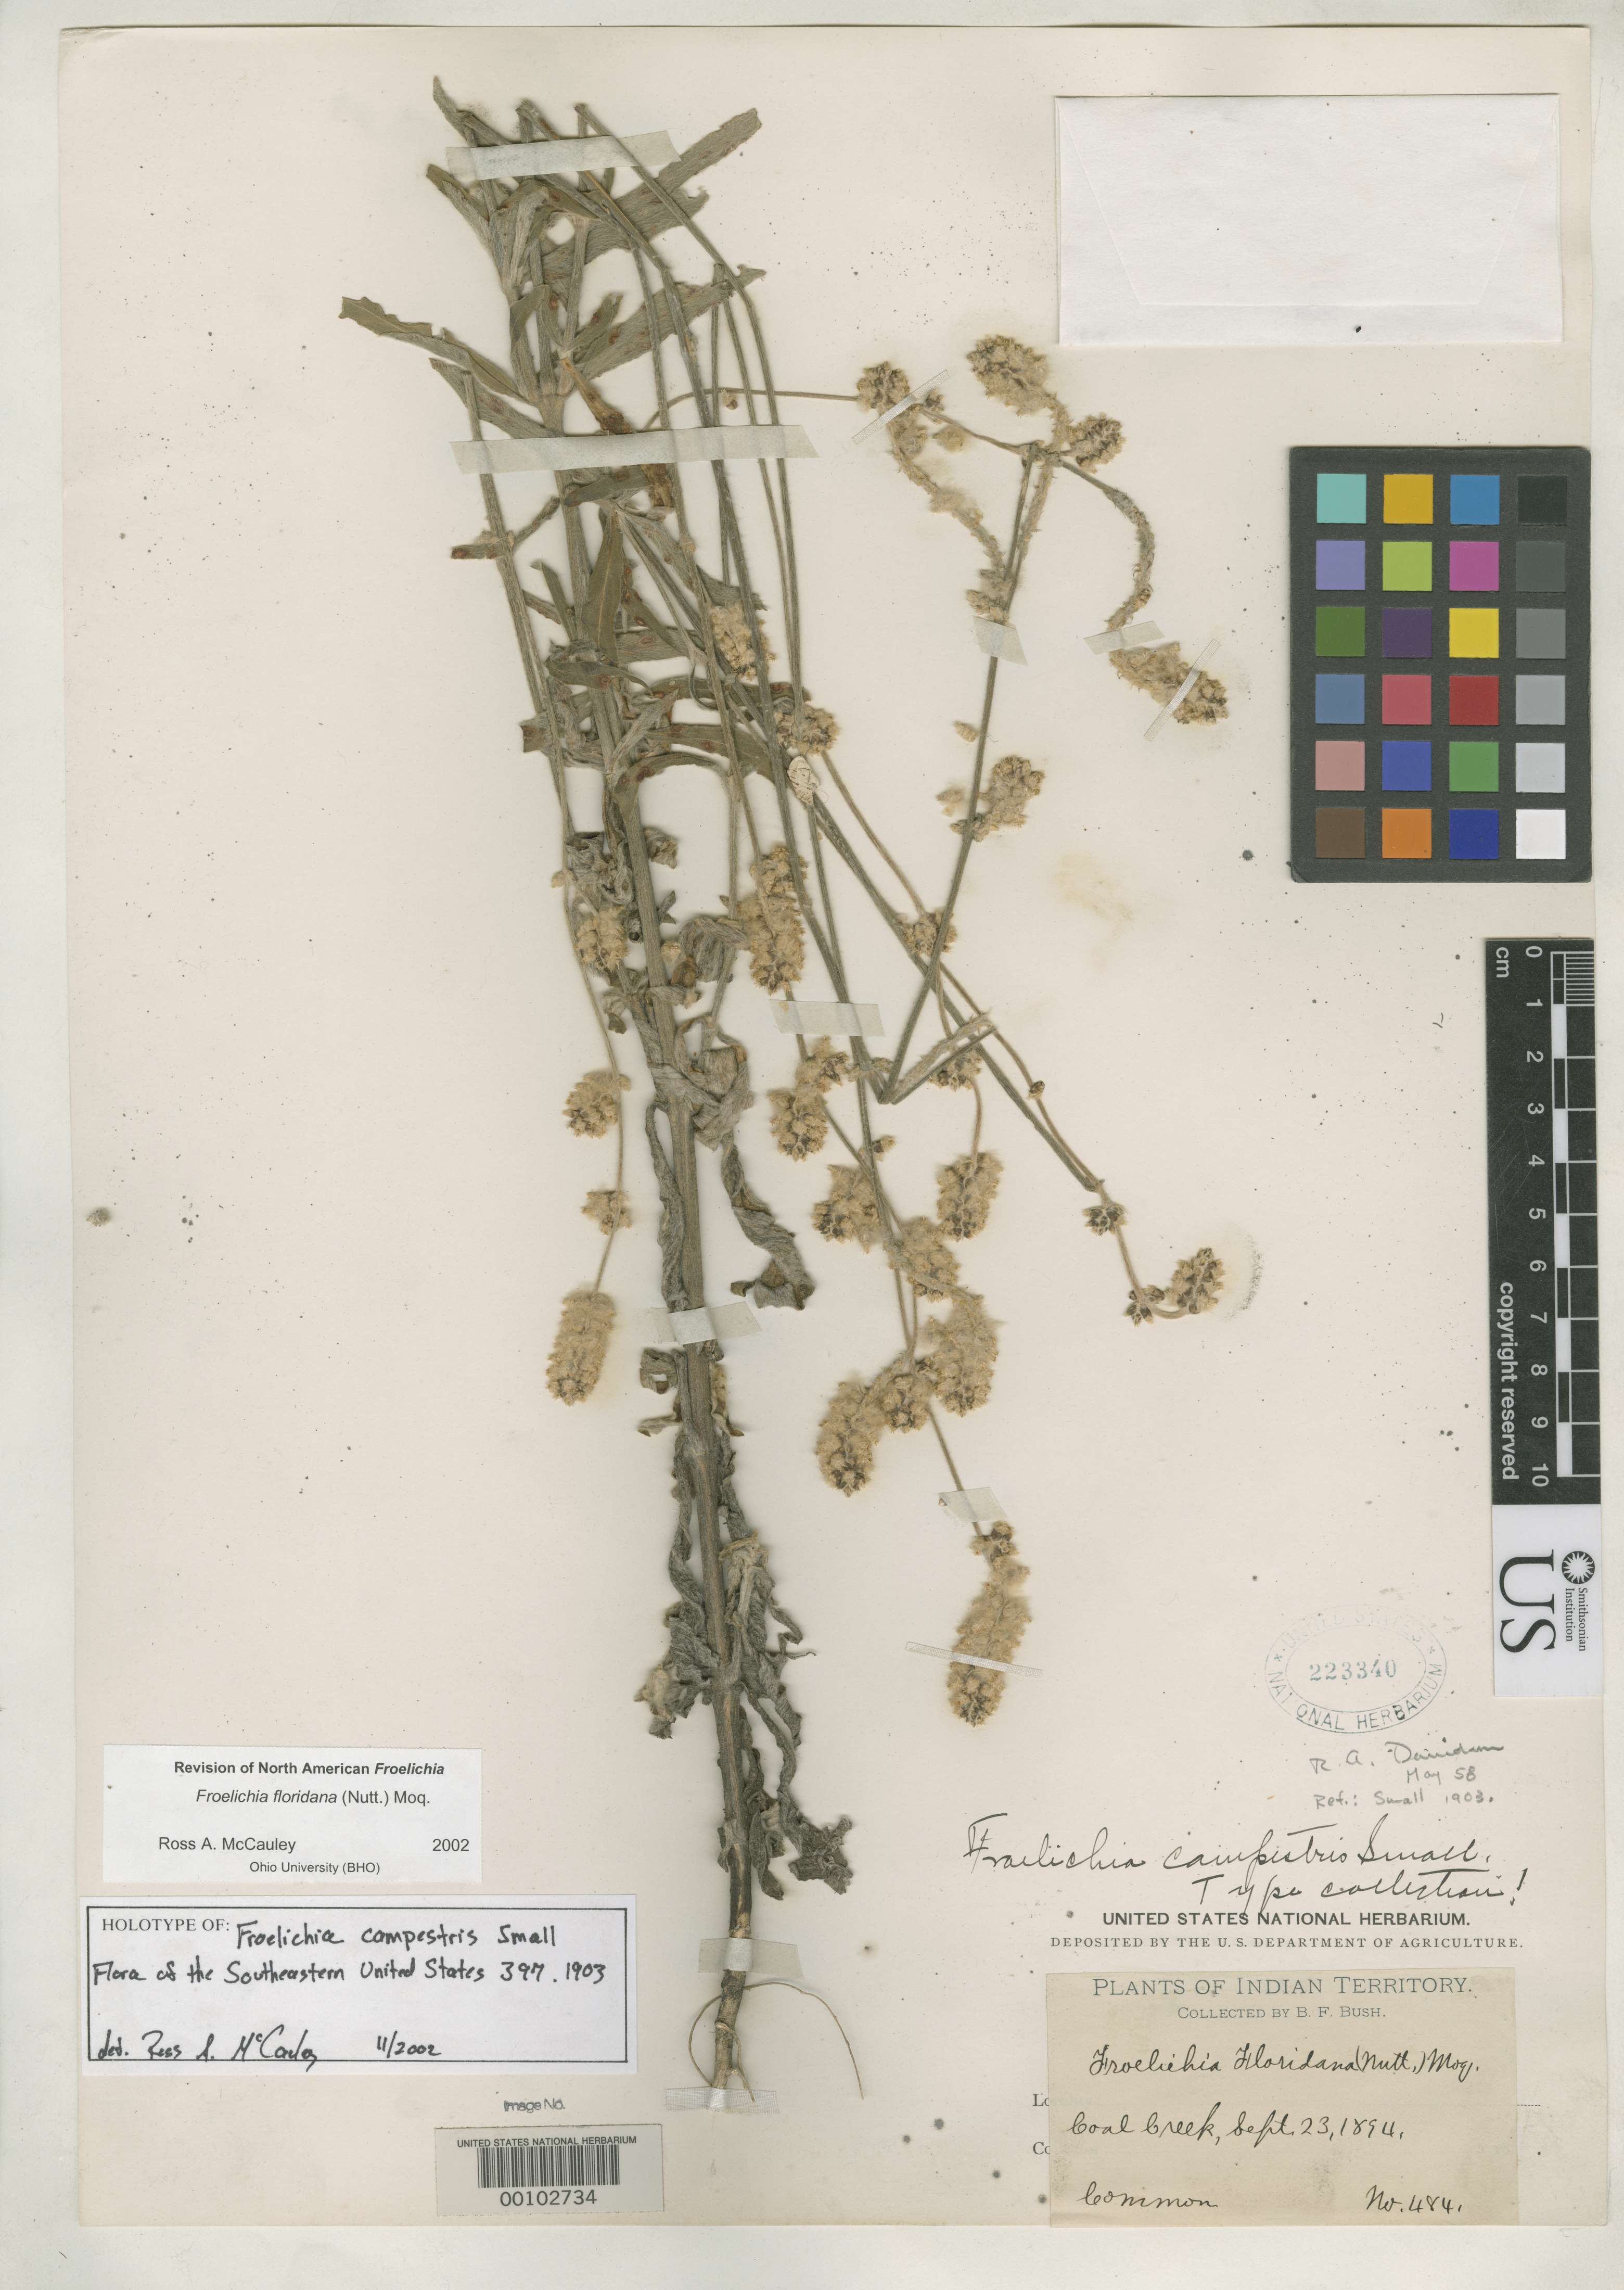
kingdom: Plantae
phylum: Tracheophyta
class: Magnoliopsida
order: Caryophyllales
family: Amaranthaceae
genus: Froelichia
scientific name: Froelichia campestris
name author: Small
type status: Isotype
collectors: B. F. Bush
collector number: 484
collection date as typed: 23 Sep 1894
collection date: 1894-09-23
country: United States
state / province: Oklahoma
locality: Coal Creek.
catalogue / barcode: US 223340